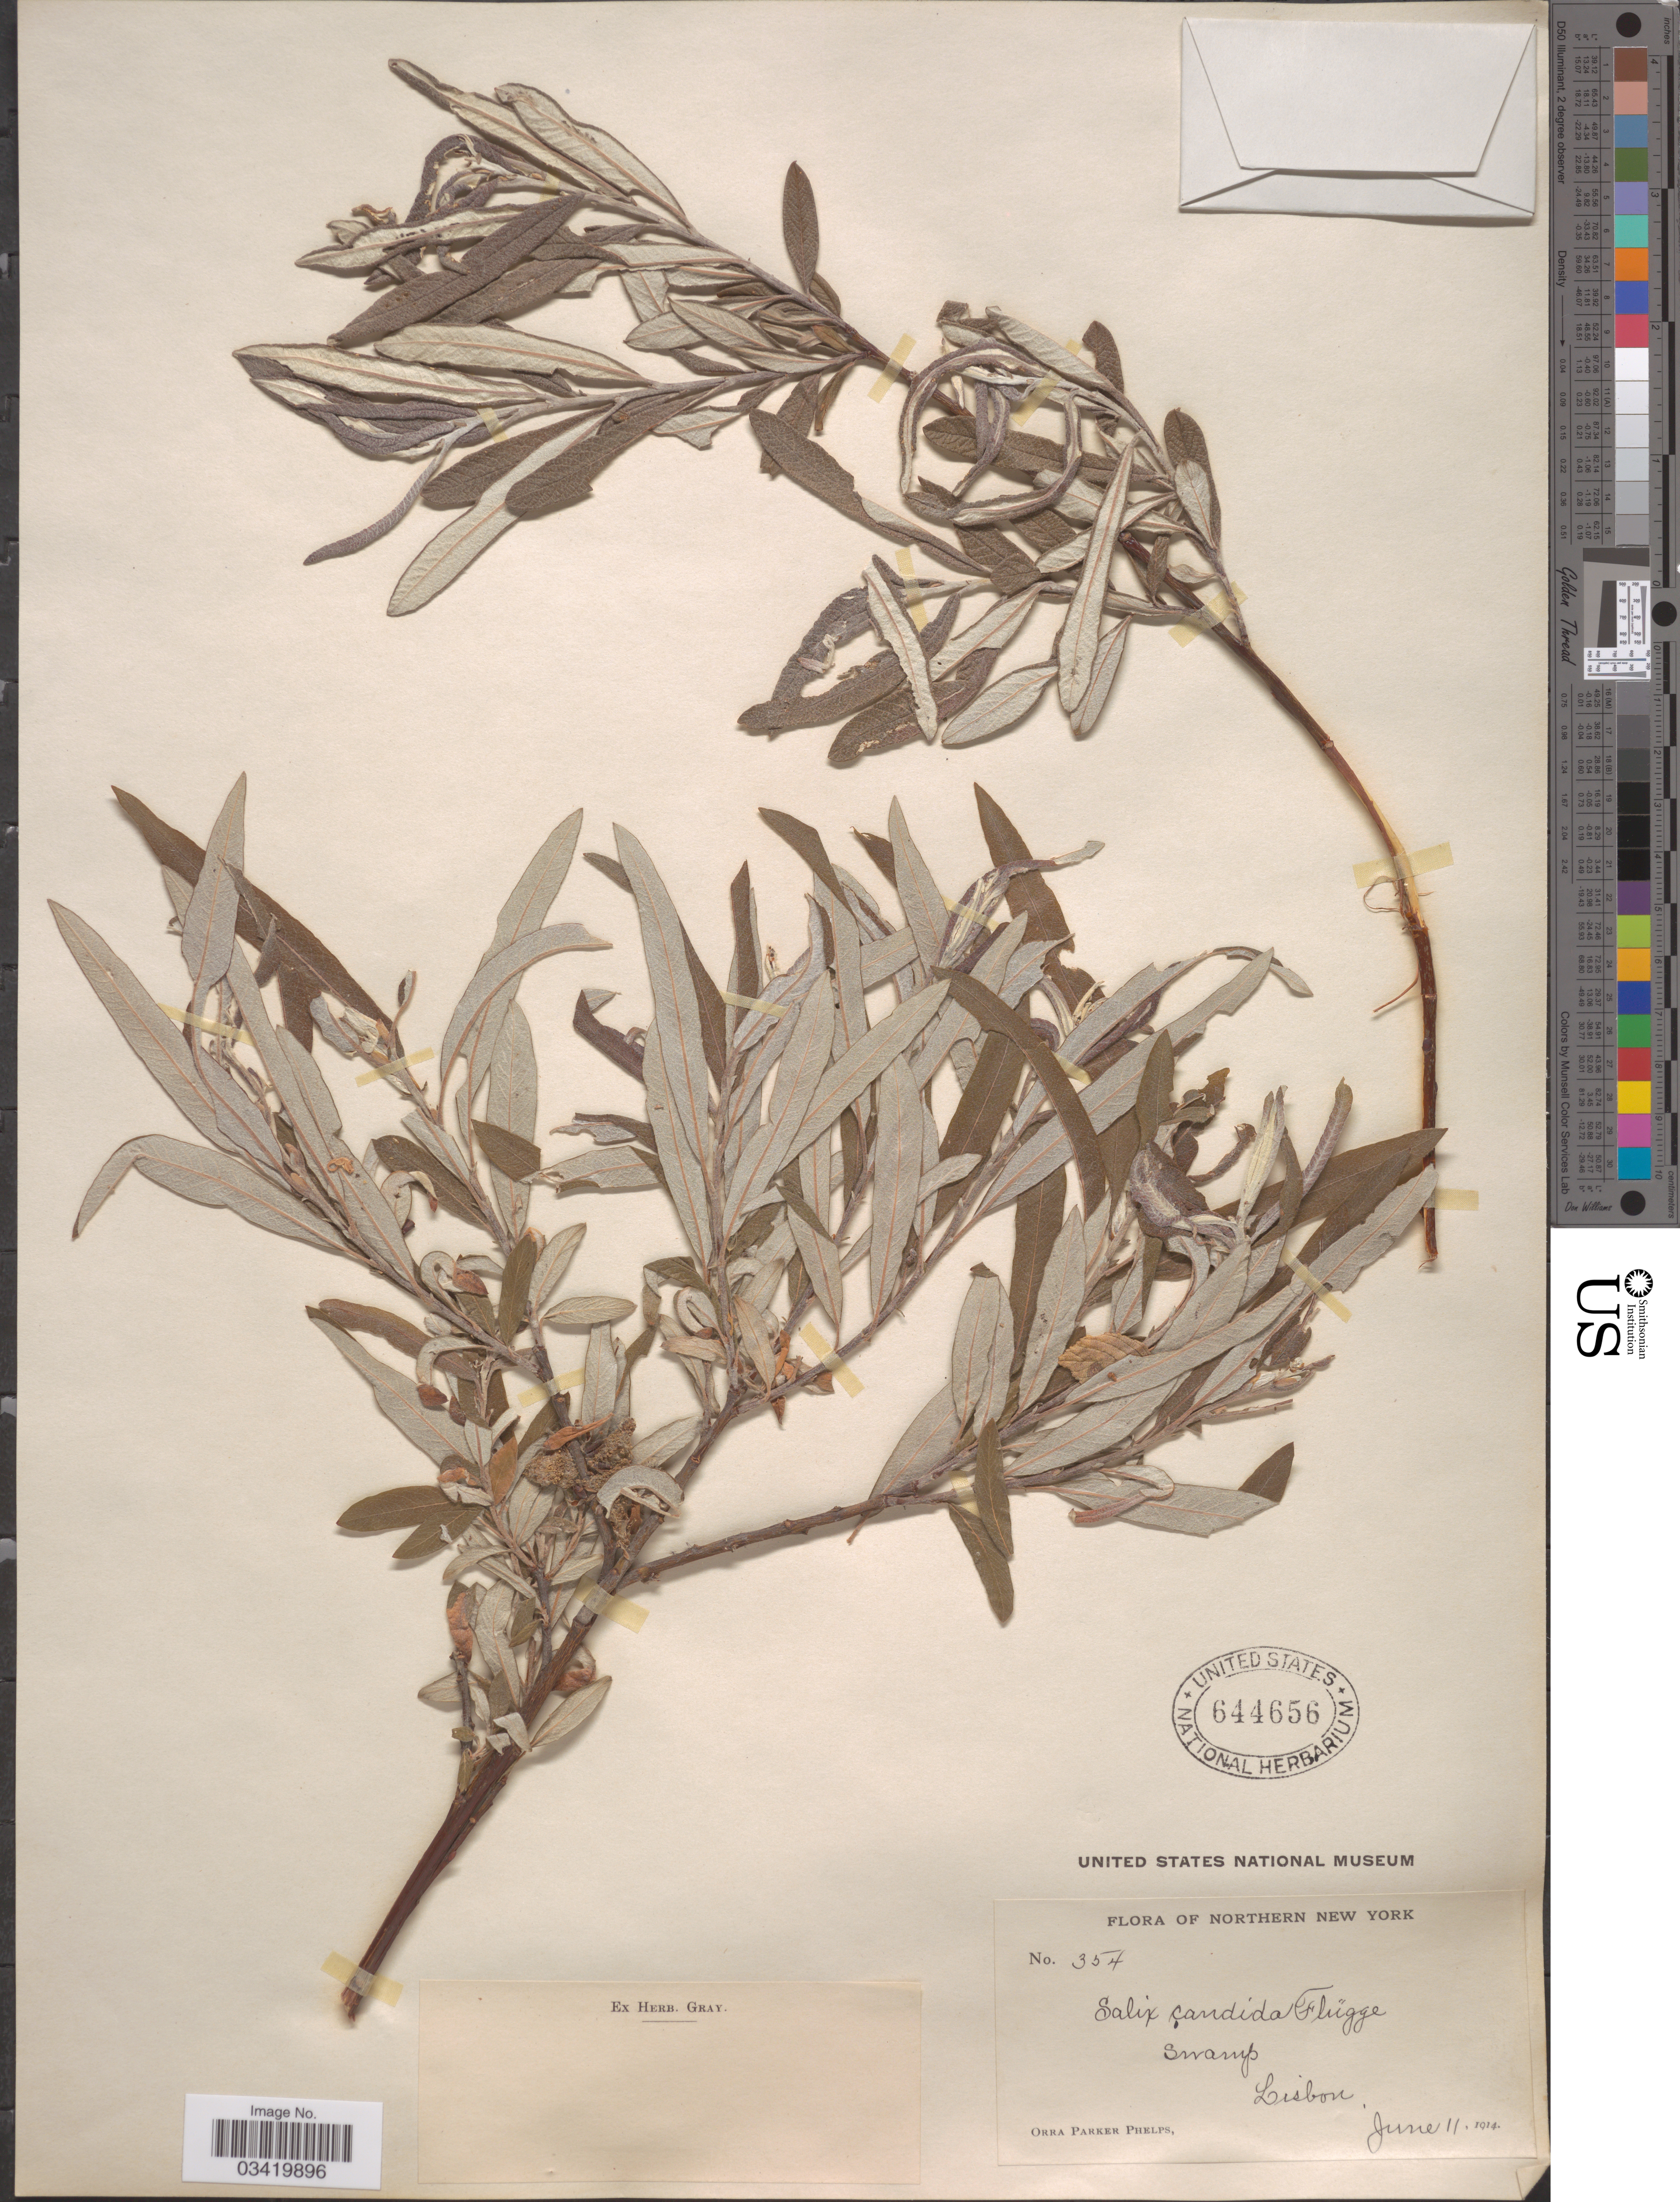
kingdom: Plantae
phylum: Tracheophyta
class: Magnoliopsida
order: Malpighiales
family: Salicaceae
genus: Salix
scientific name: Salix candida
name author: Flüggé ex Willd.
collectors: O. P. Phelps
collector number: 354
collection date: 1914-06-11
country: United States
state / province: New York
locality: Northern New York. Swamp. Lisbon.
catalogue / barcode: US 644656